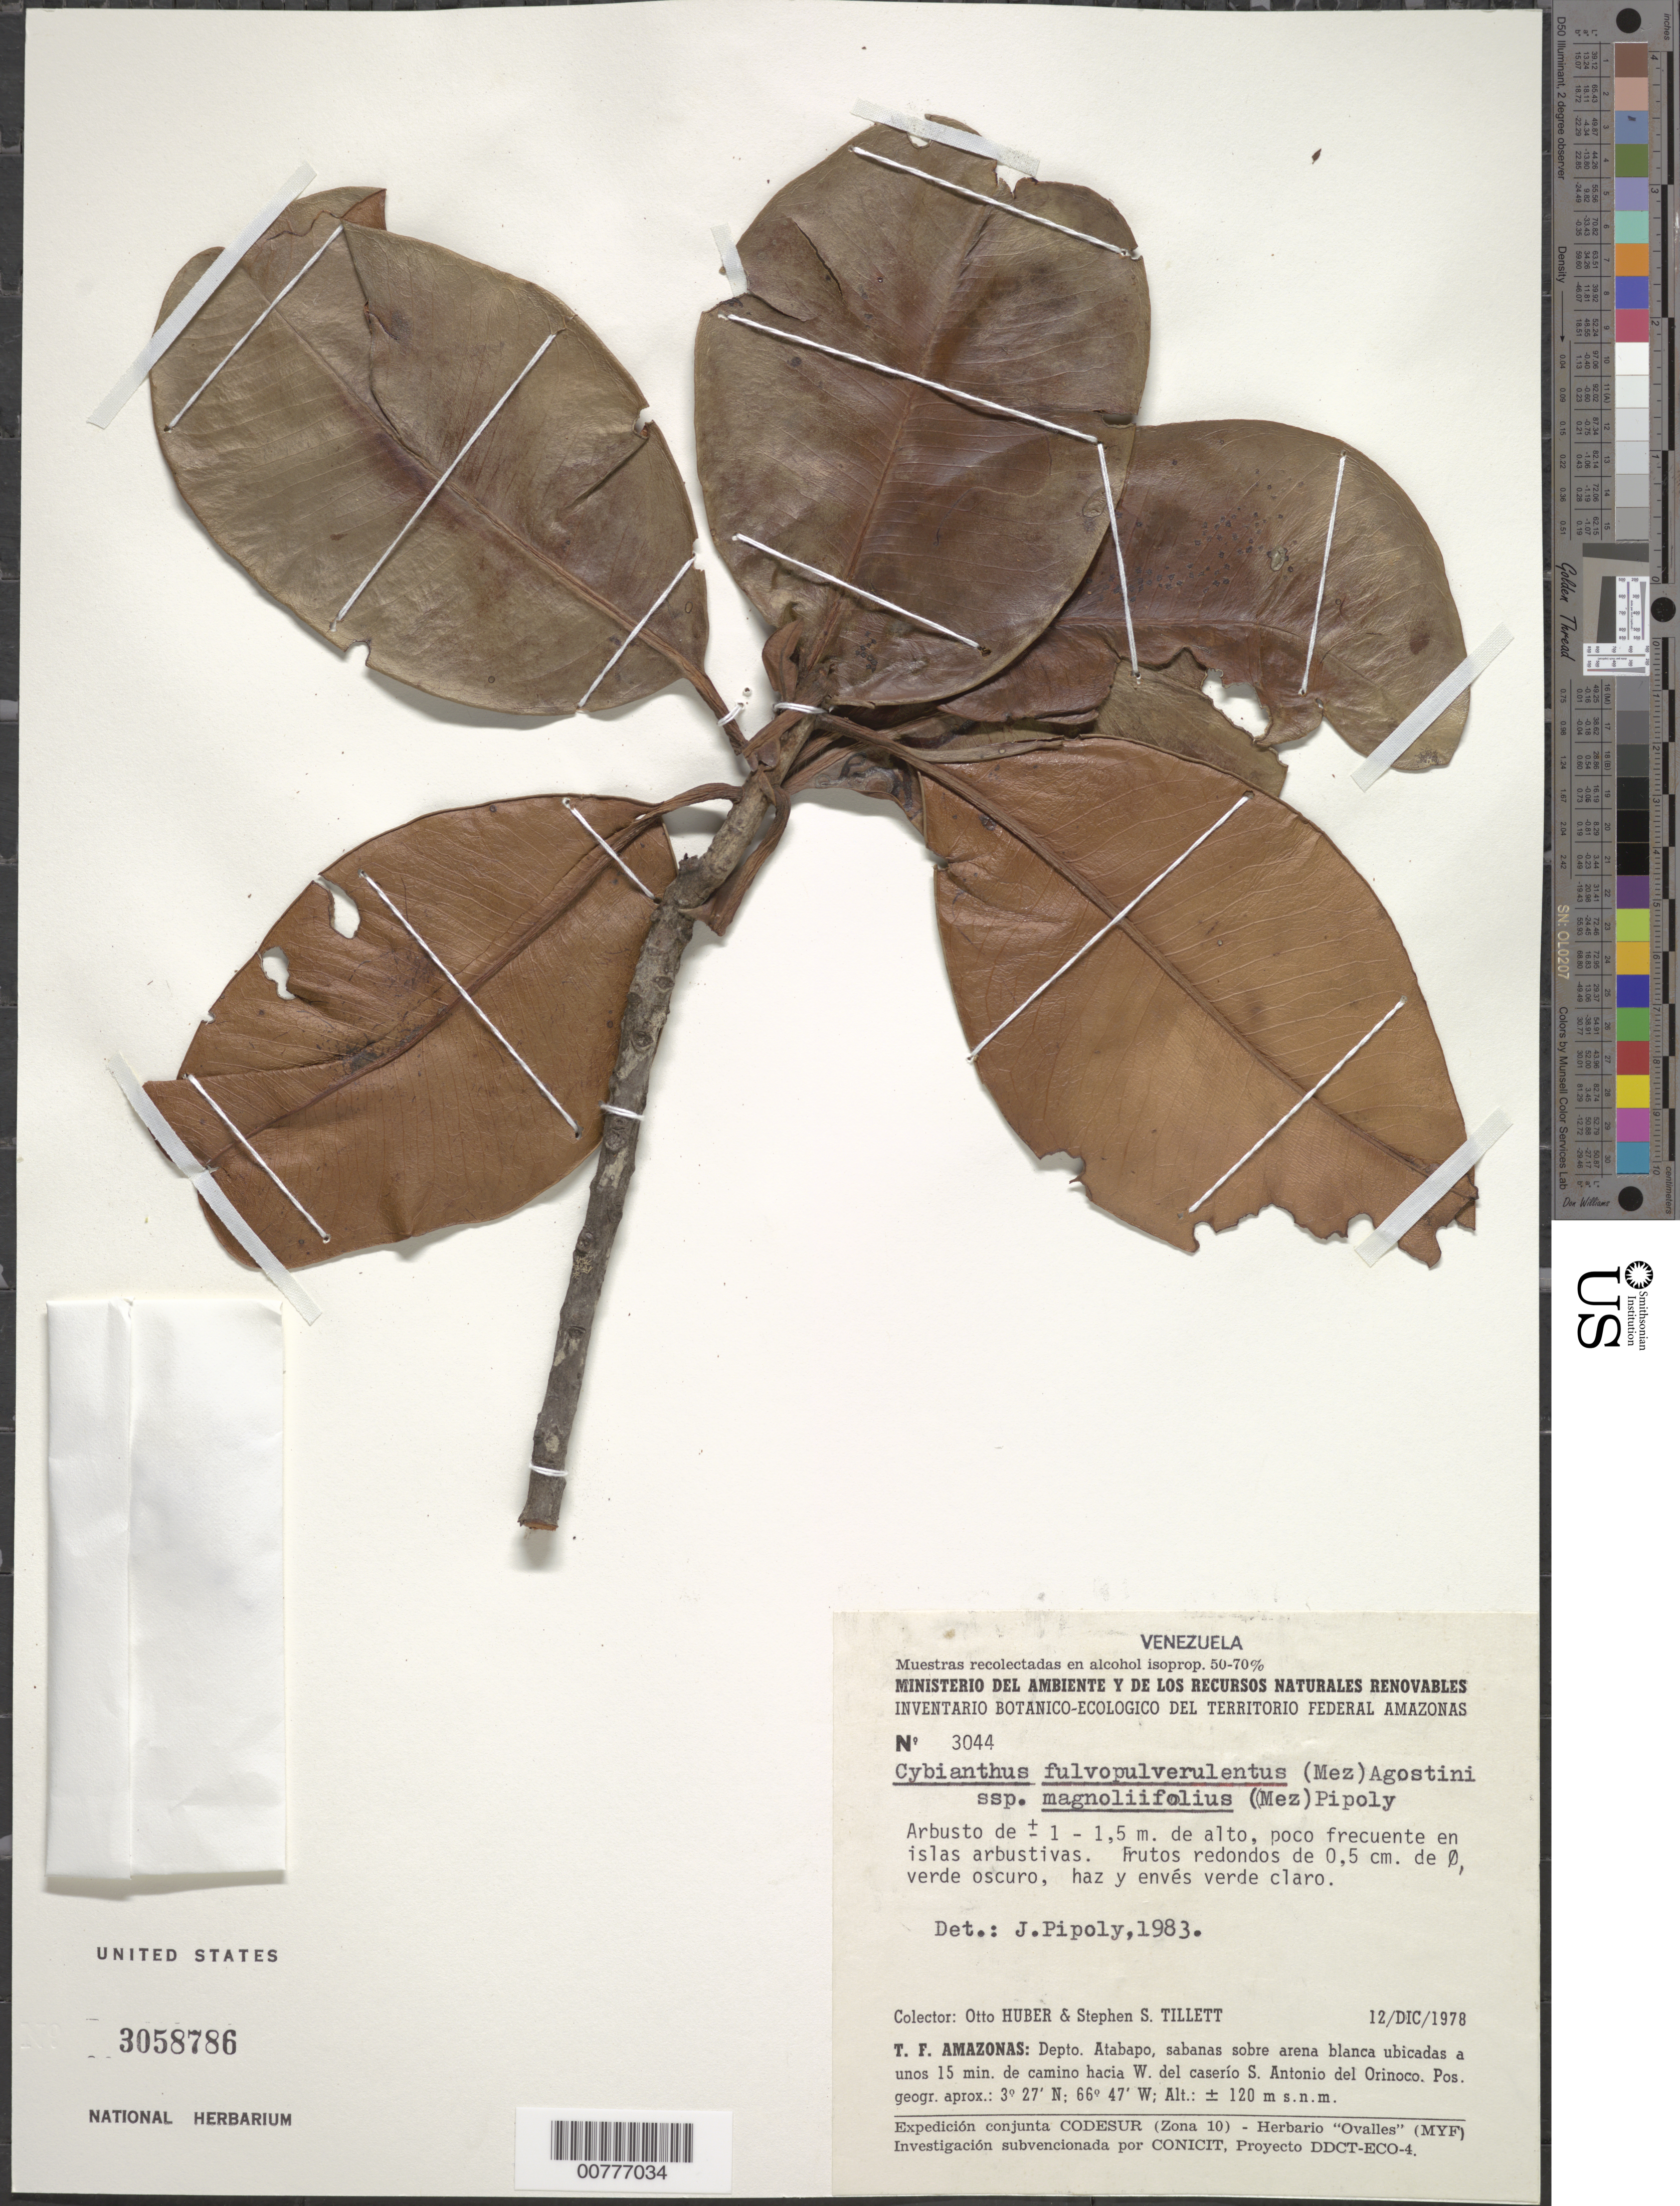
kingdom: Plantae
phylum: Tracheophyta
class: Magnoliopsida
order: Ericales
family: Primulaceae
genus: Cybianthus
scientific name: Cybianthus fulvopulverulentus subsp. magnoliifolius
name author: (Mez) Pipoly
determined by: Pipoly, J. J., III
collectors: O. Huber & S. S. Tillett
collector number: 3044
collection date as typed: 10-Dec-78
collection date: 1978-12-10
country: Venezuela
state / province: Amazonas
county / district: Atabapo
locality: S. Antonio del Orinoco, 15 min. de camino hacia W del caserío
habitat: Sabanas sobre arena blanca ubicadas; en islas arbustivas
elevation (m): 120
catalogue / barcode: US 3058786